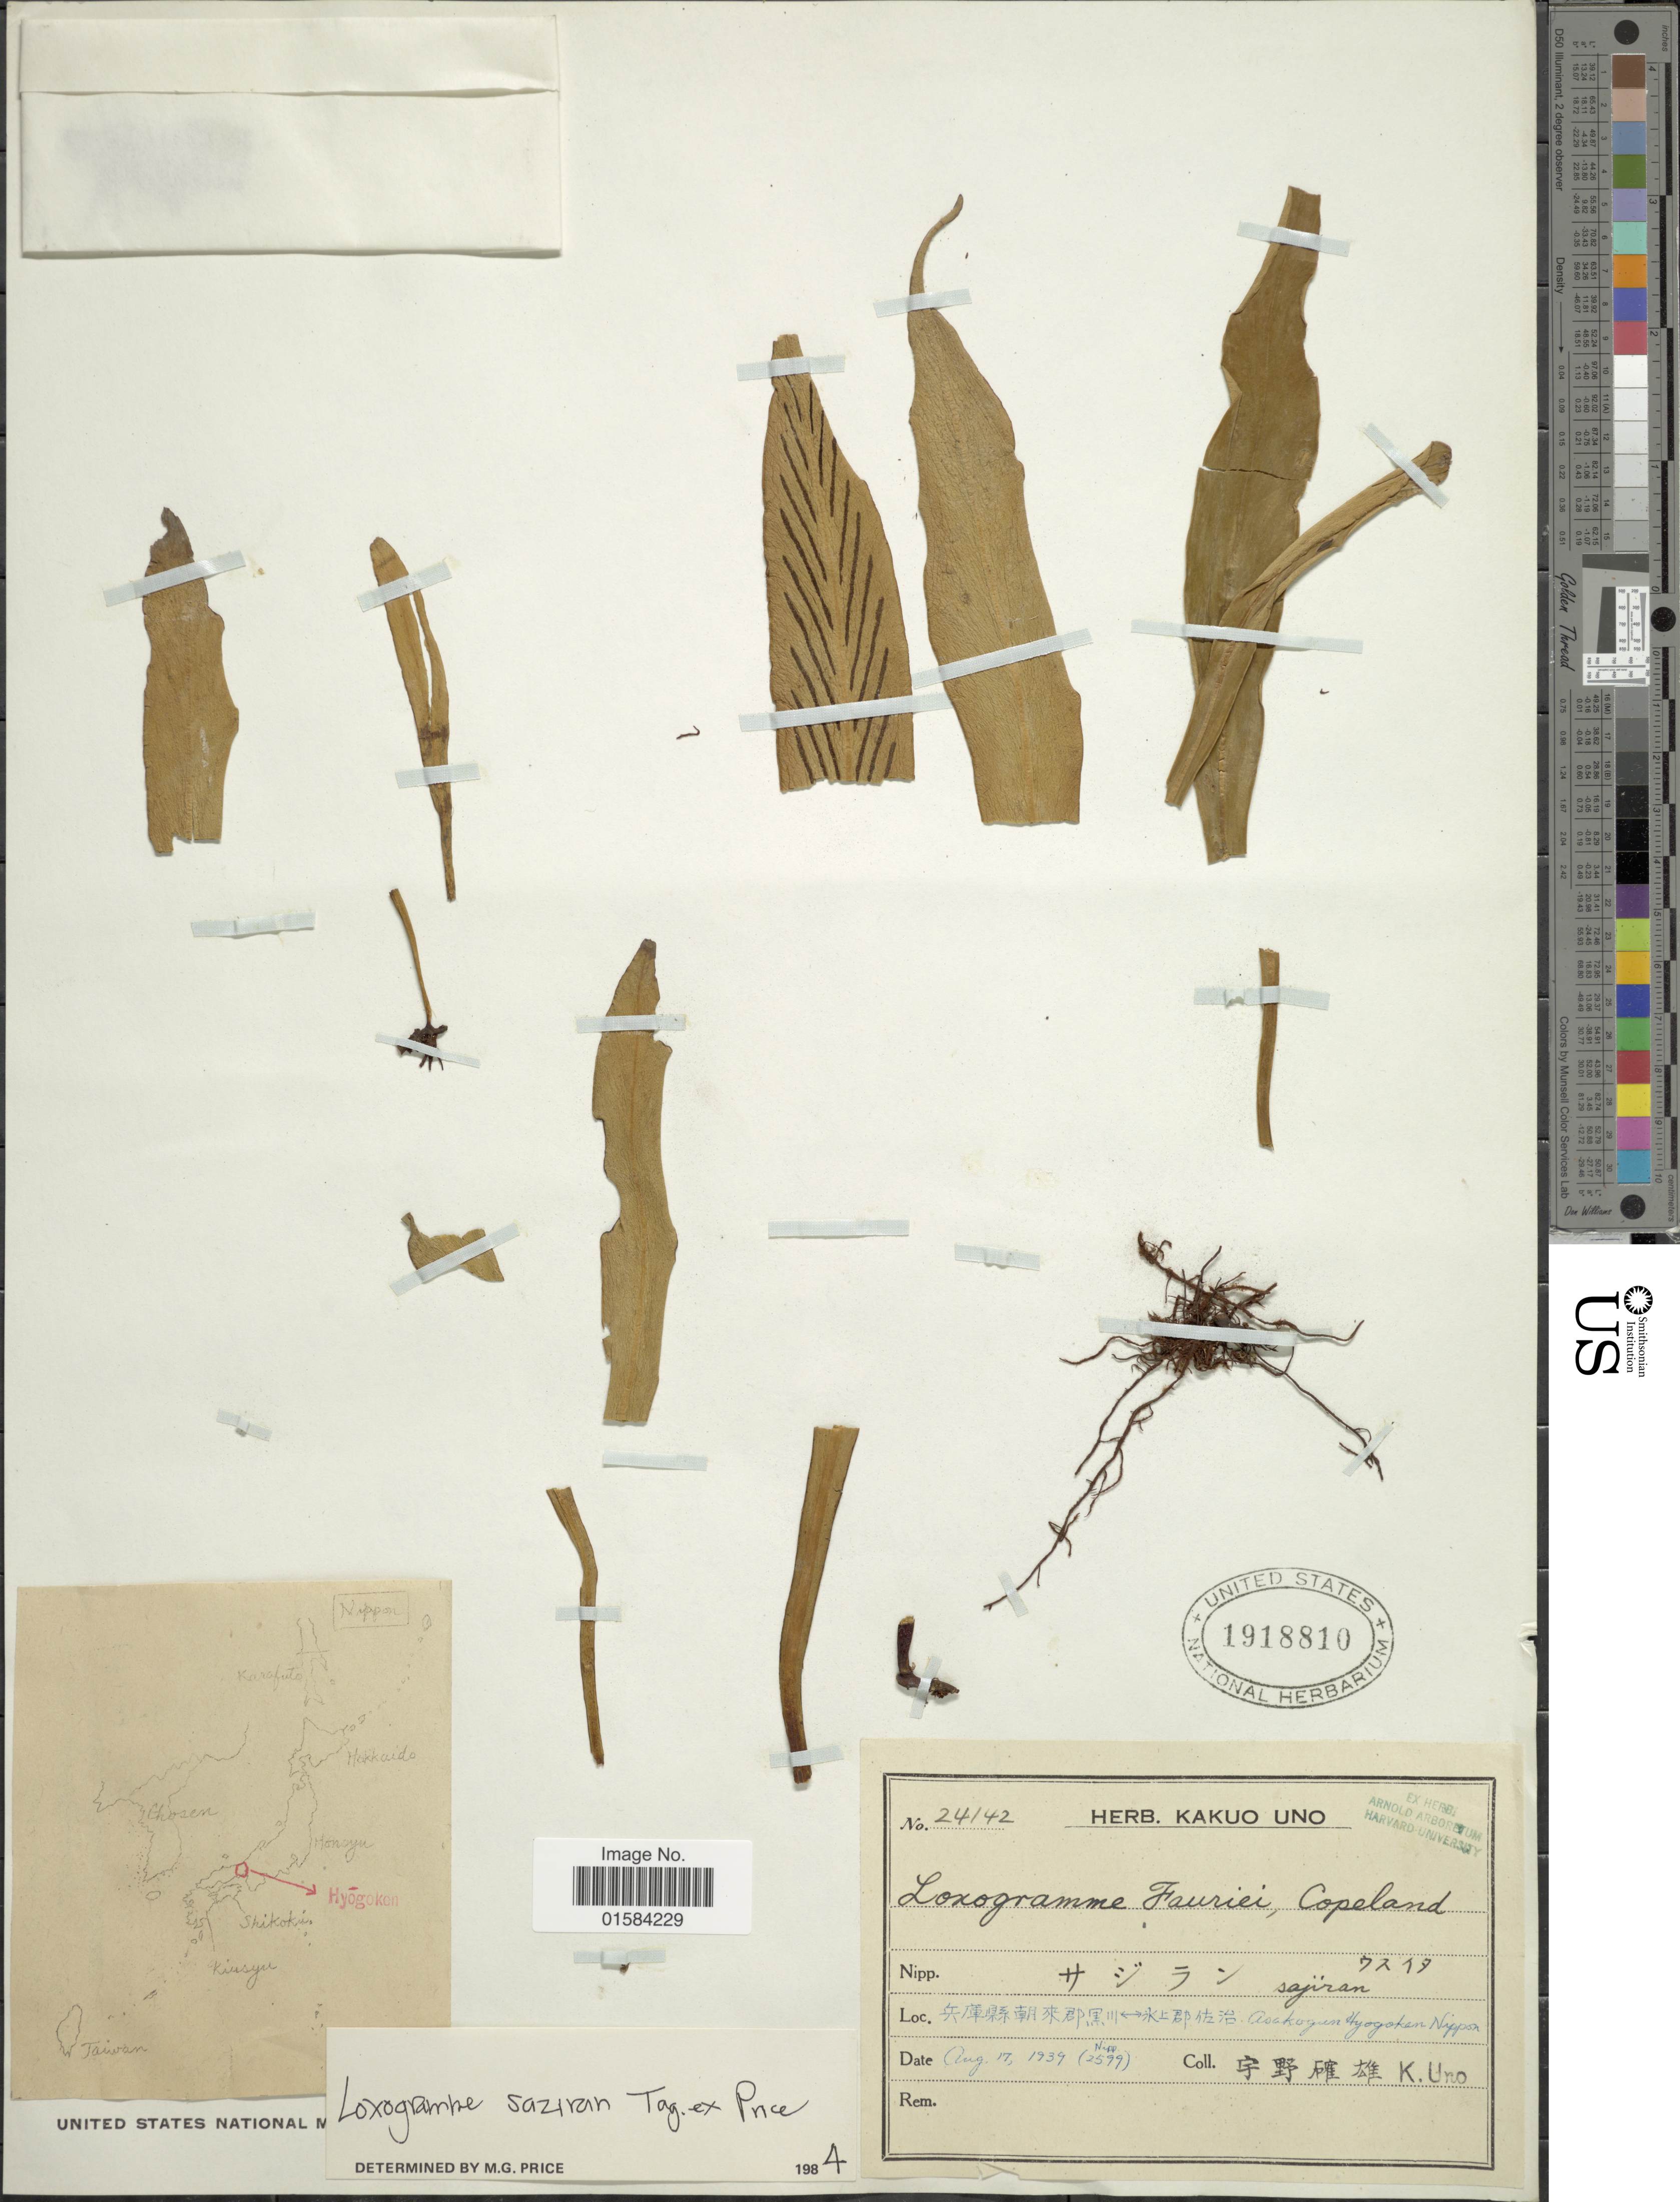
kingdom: Plantae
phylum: Tracheophyta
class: Polypodiopsida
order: Polypodiales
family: Polypodiaceae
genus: Loxogramme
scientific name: Loxogramme saziran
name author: Tagawa ex M.G. Price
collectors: K. Uno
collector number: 24142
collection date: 1939-08-17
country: Japan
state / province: Hyogo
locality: Asakogun, Hyogoken, Nippon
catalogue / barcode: US 1918810